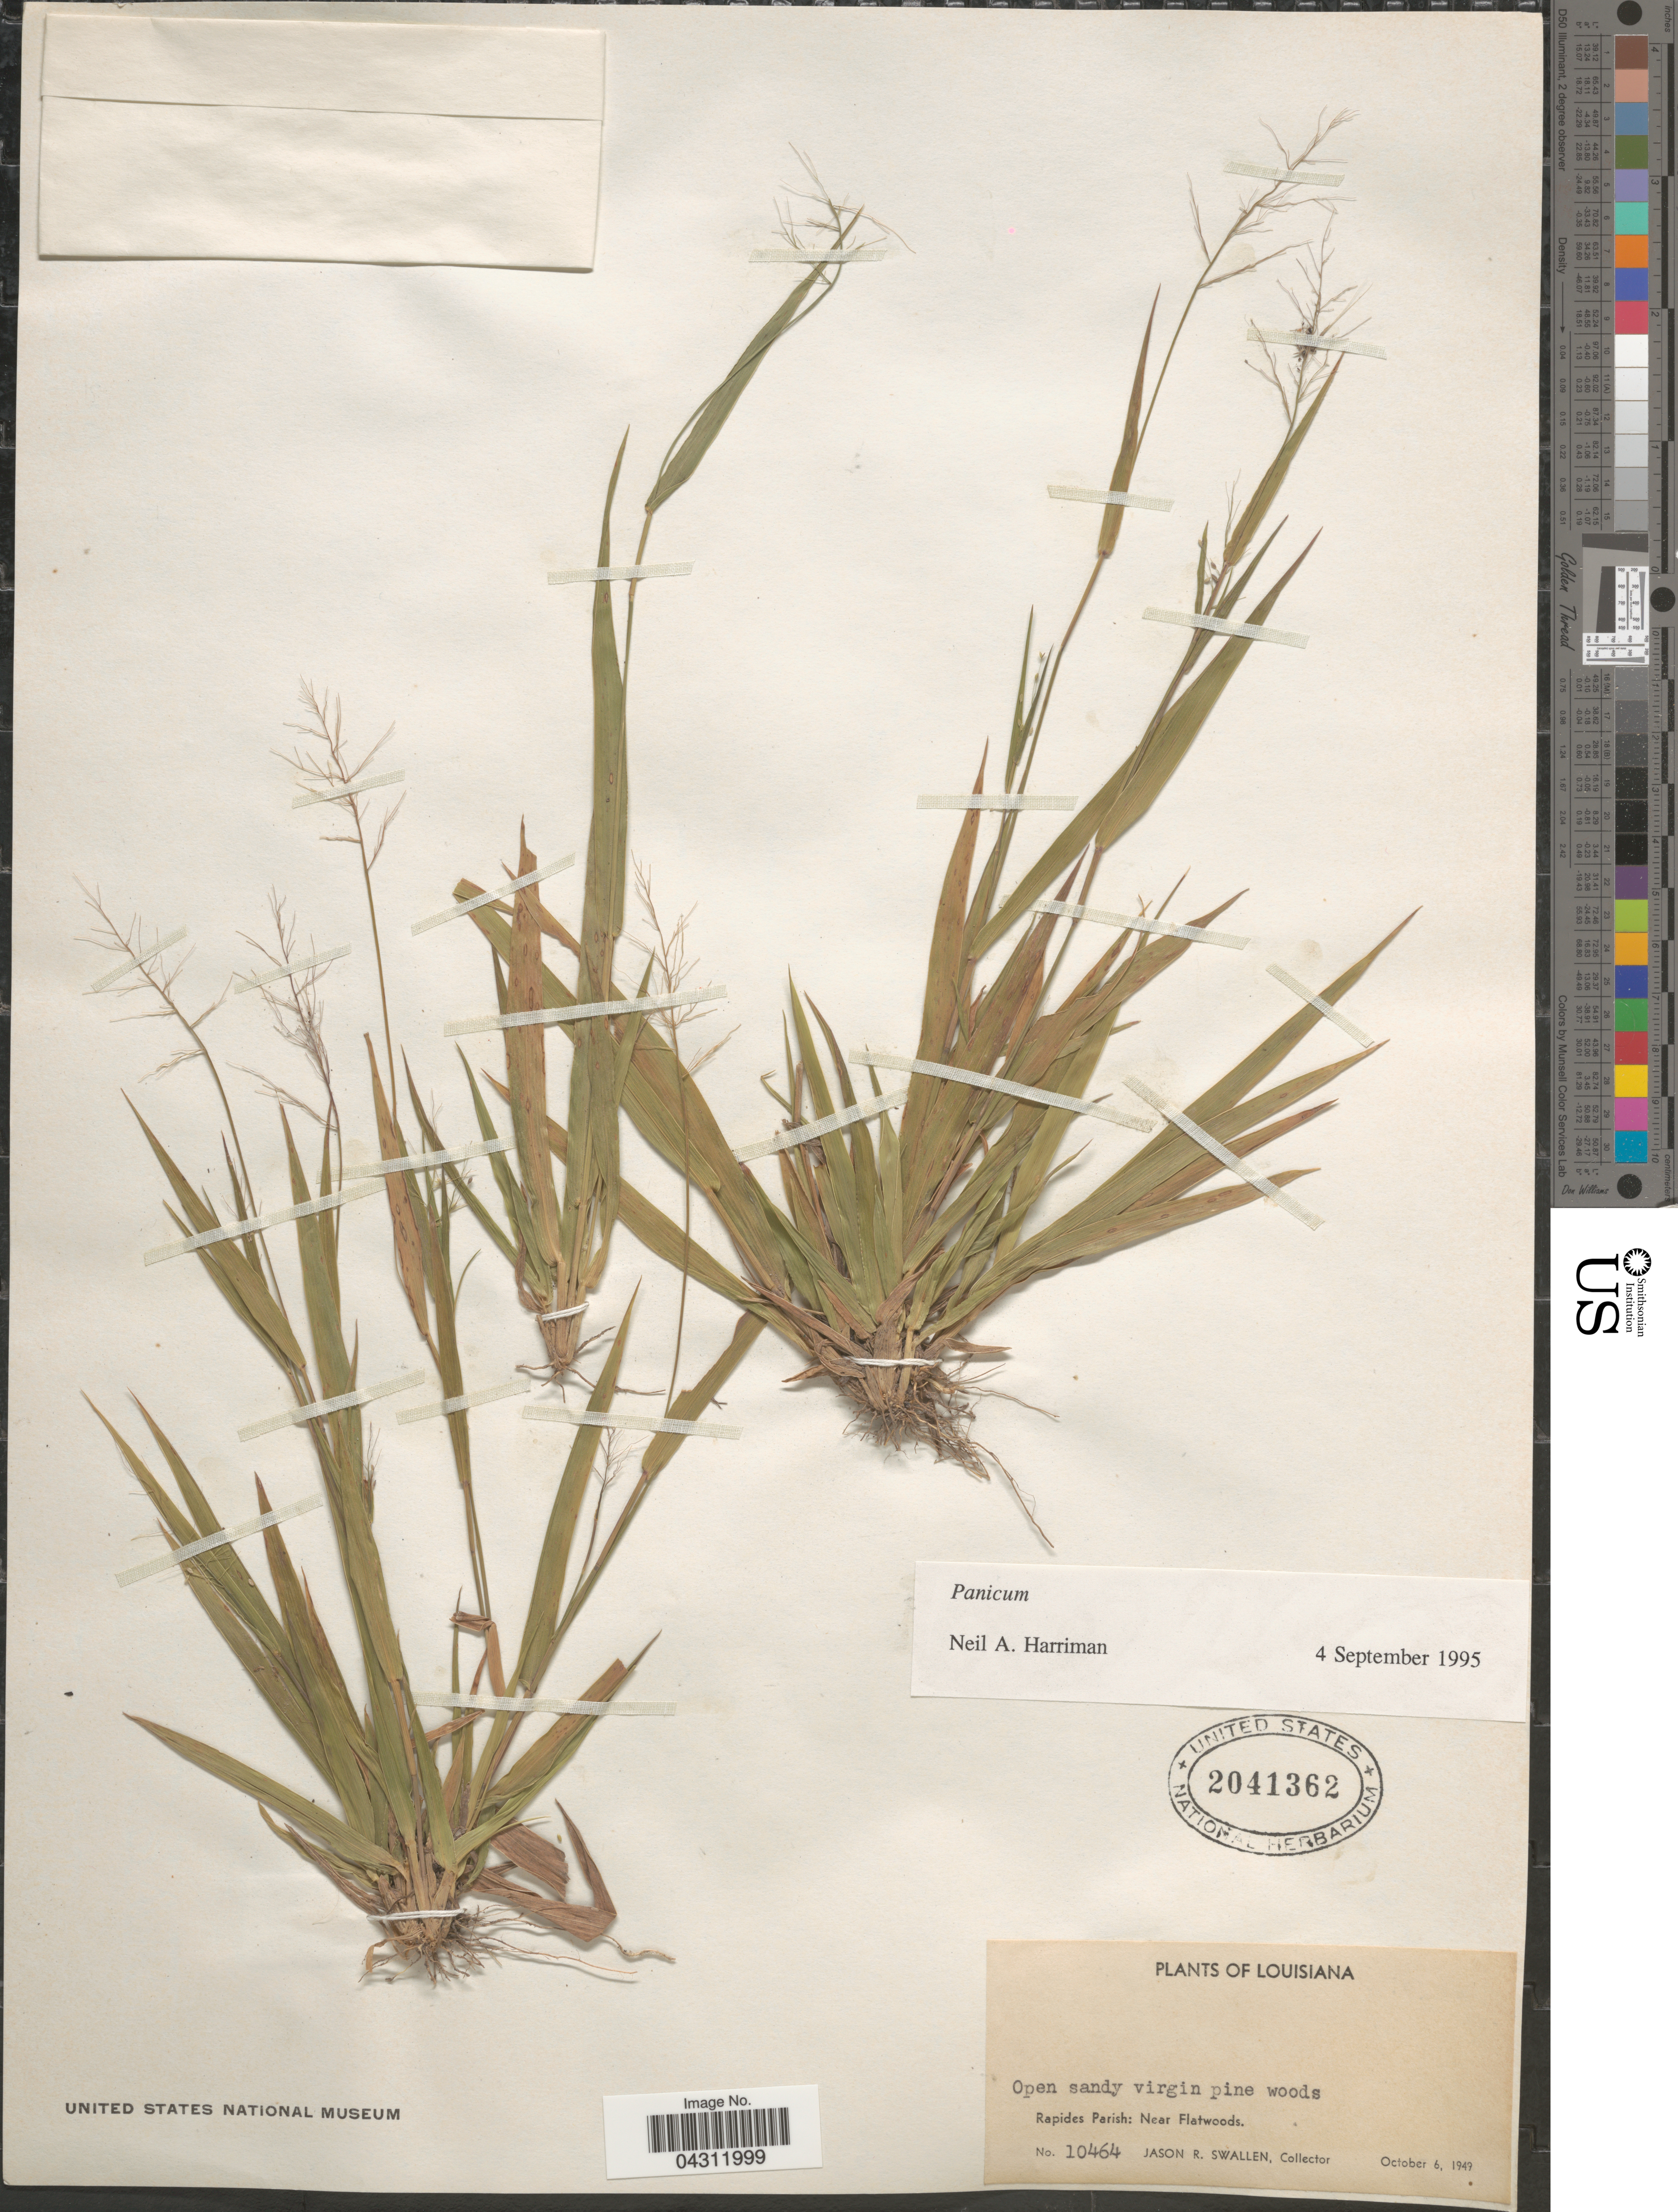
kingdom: Plantae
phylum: Tracheophyta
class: Liliopsida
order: Poales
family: Poaceae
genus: Panicum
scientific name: Panicum sp.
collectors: J. R. Swallen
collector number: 10464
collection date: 1949-10-06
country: United States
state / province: Louisiana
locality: Rapides Parish: Near Flatwoods.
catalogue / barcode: US 2041362